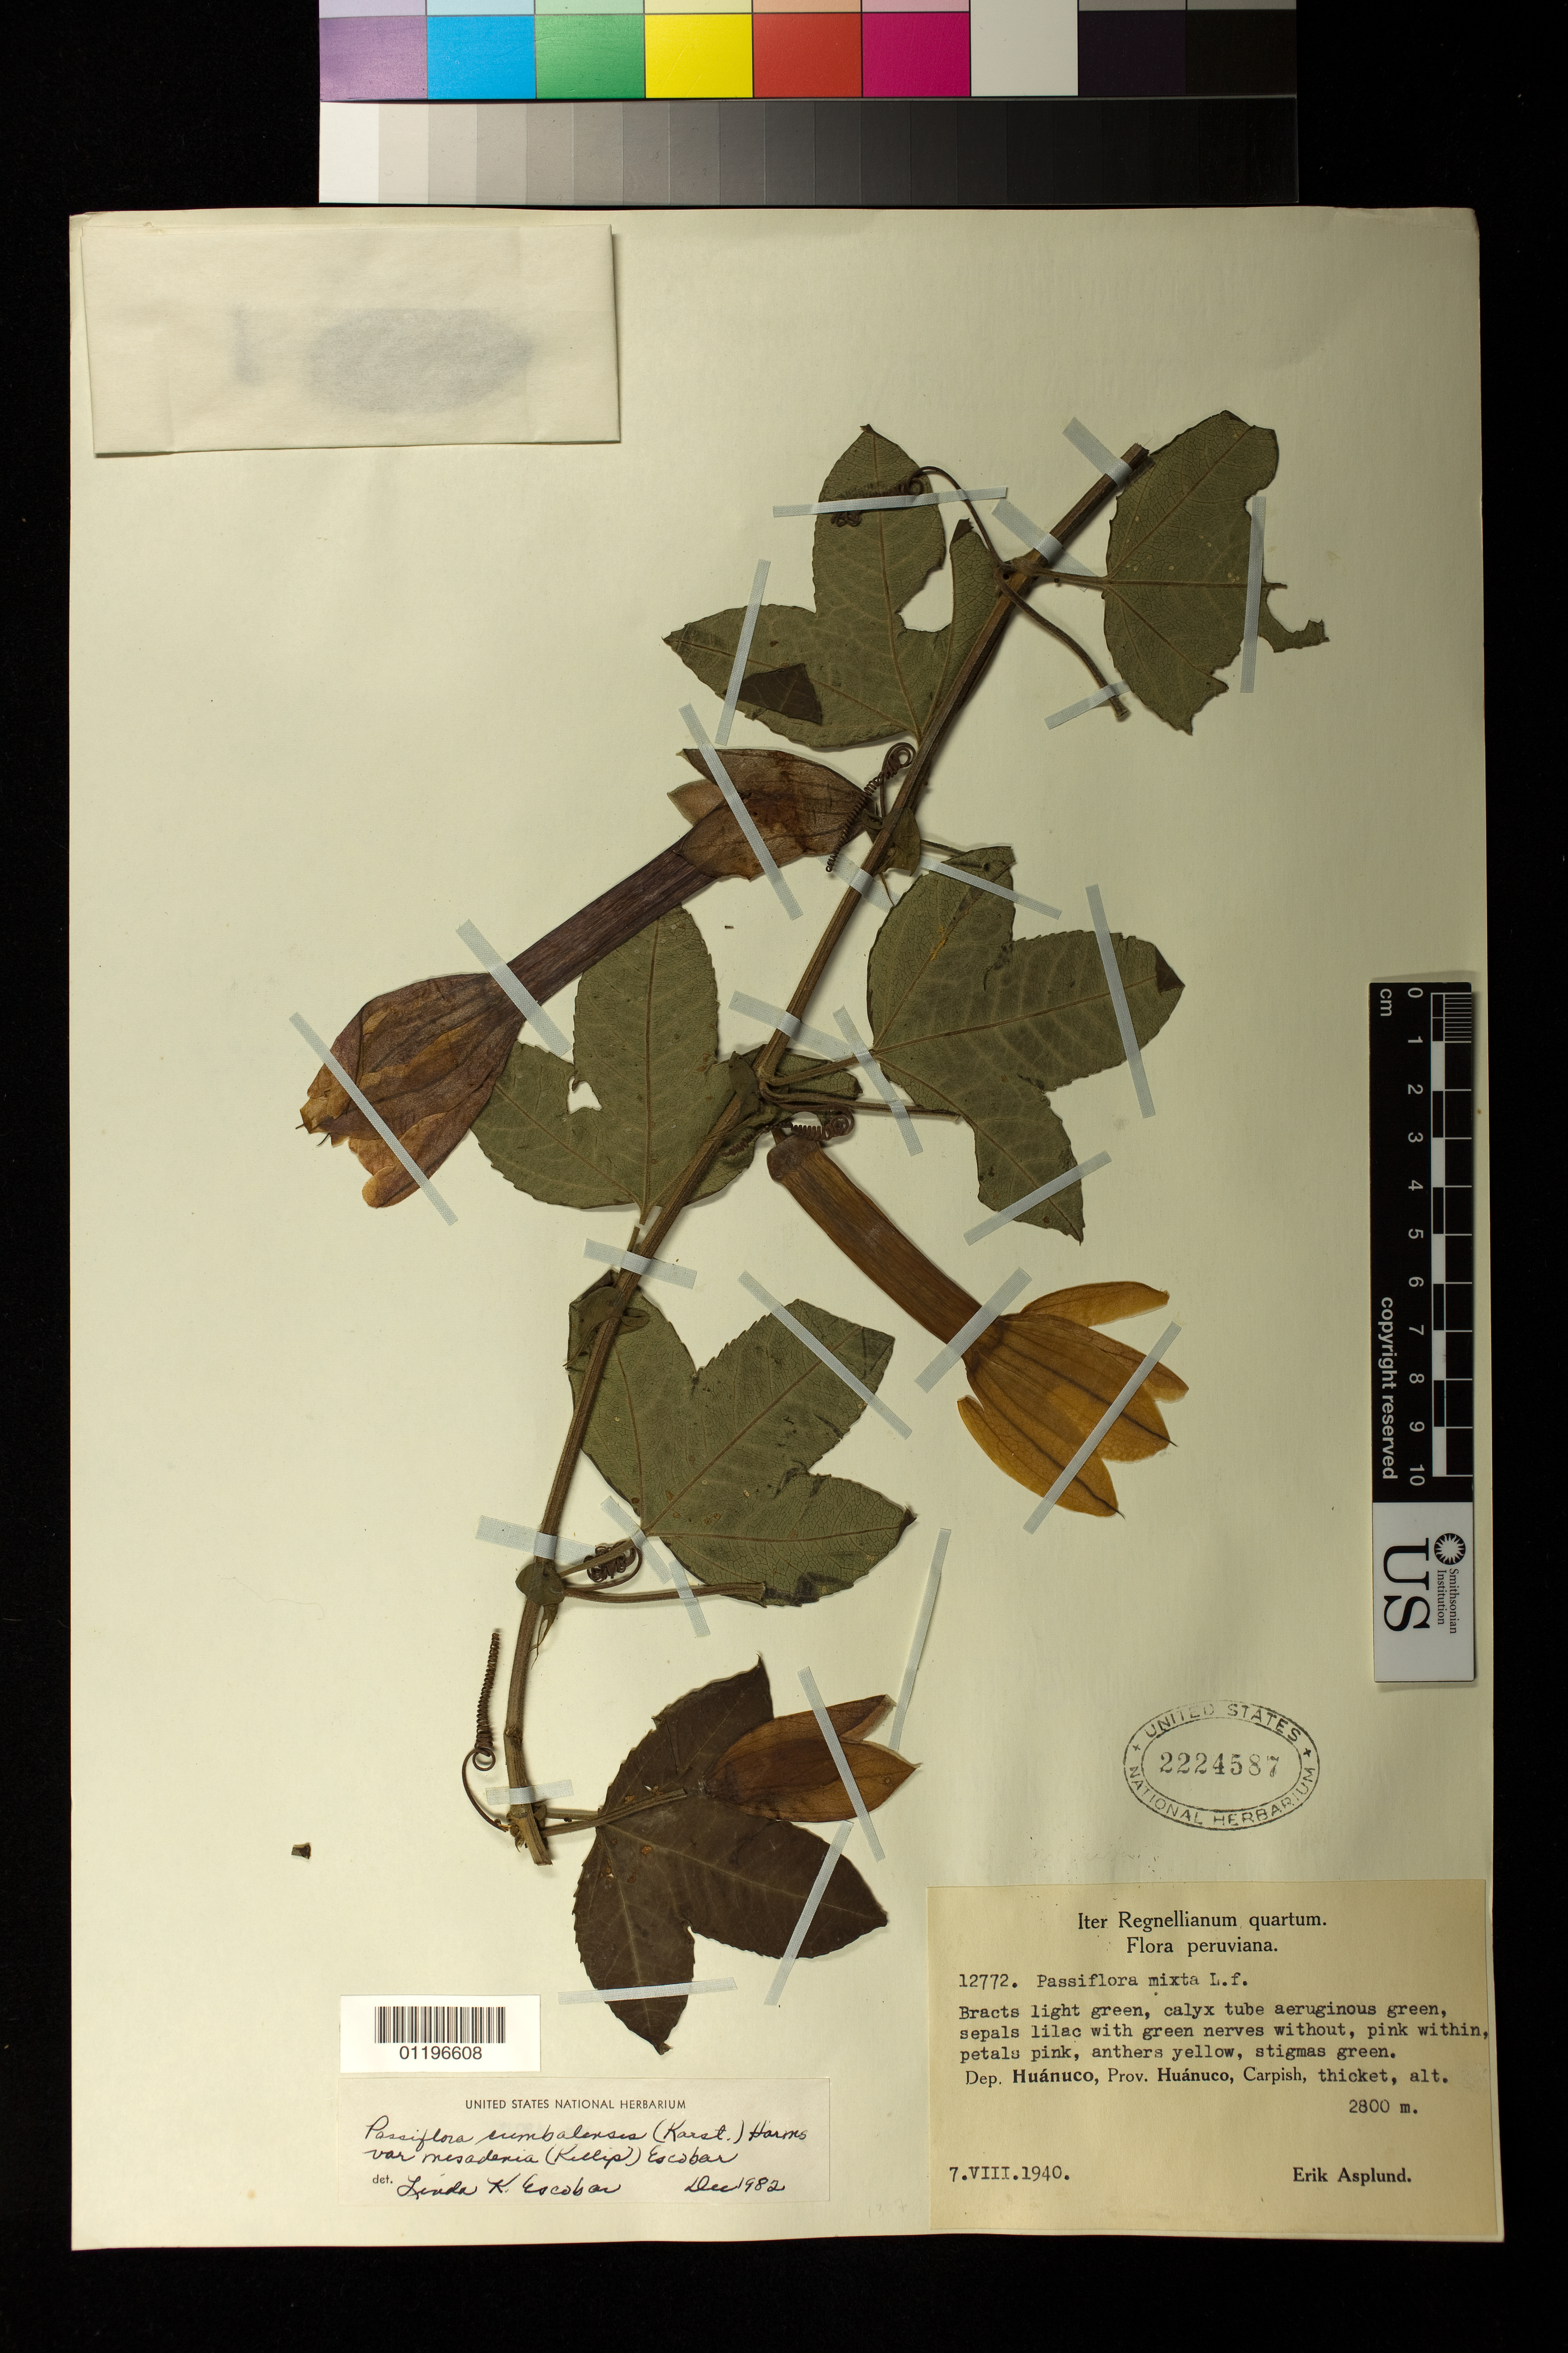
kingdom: Plantae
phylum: Tracheophyta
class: Magnoliopsida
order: Malpighiales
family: Passifloraceae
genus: Passiflora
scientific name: Passiflora cumbalensis var. mesadenia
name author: (Killip) L.K. Escobar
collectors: E. Asplund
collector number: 12772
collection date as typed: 08 Jul 1940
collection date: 1940-07-08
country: Peru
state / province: Huánuco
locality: Dep. Huanuco, Prov. Huanuco, Carpish.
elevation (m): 2800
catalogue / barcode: US 2224587